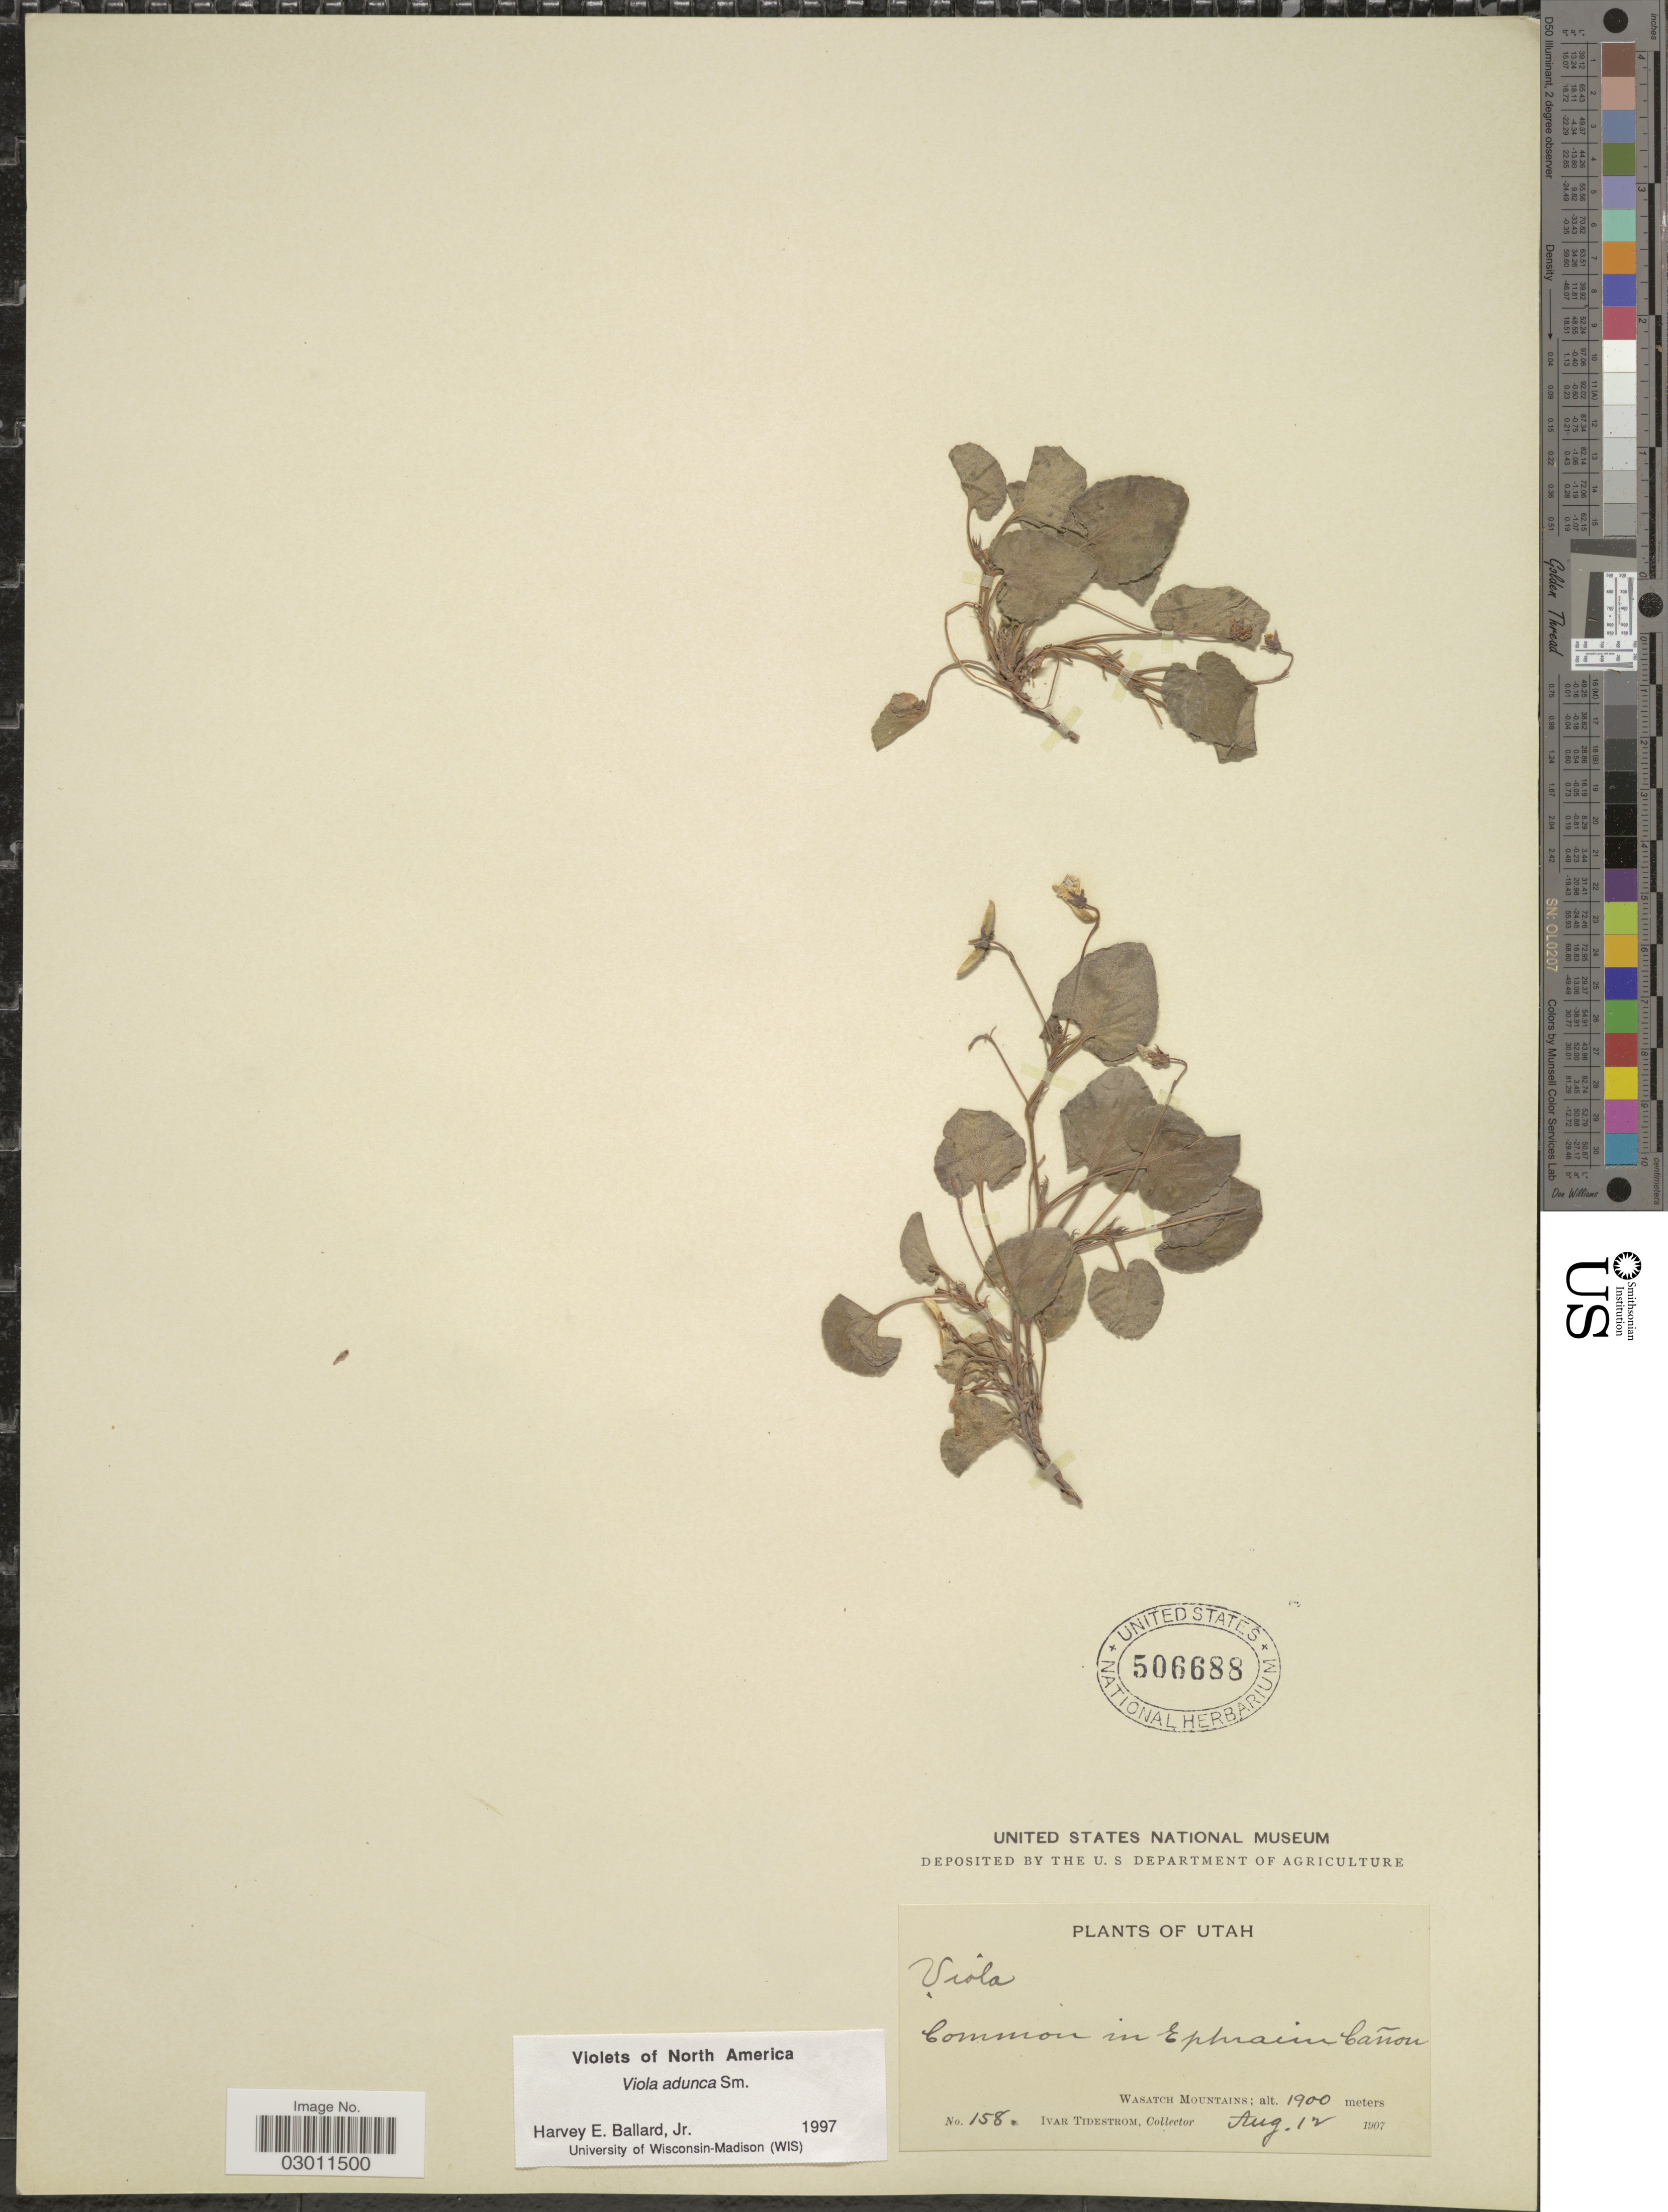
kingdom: Plantae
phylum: Tracheophyta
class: Magnoliopsida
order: Malpighiales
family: Violaceae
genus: Viola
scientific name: Viola adunca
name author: Sm.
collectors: I. F. Tidestrom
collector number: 158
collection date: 1907-08-12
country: United States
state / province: Utah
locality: Wasatch Mountains, Common in Ephraim Cañon.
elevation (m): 1900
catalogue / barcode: US 506688